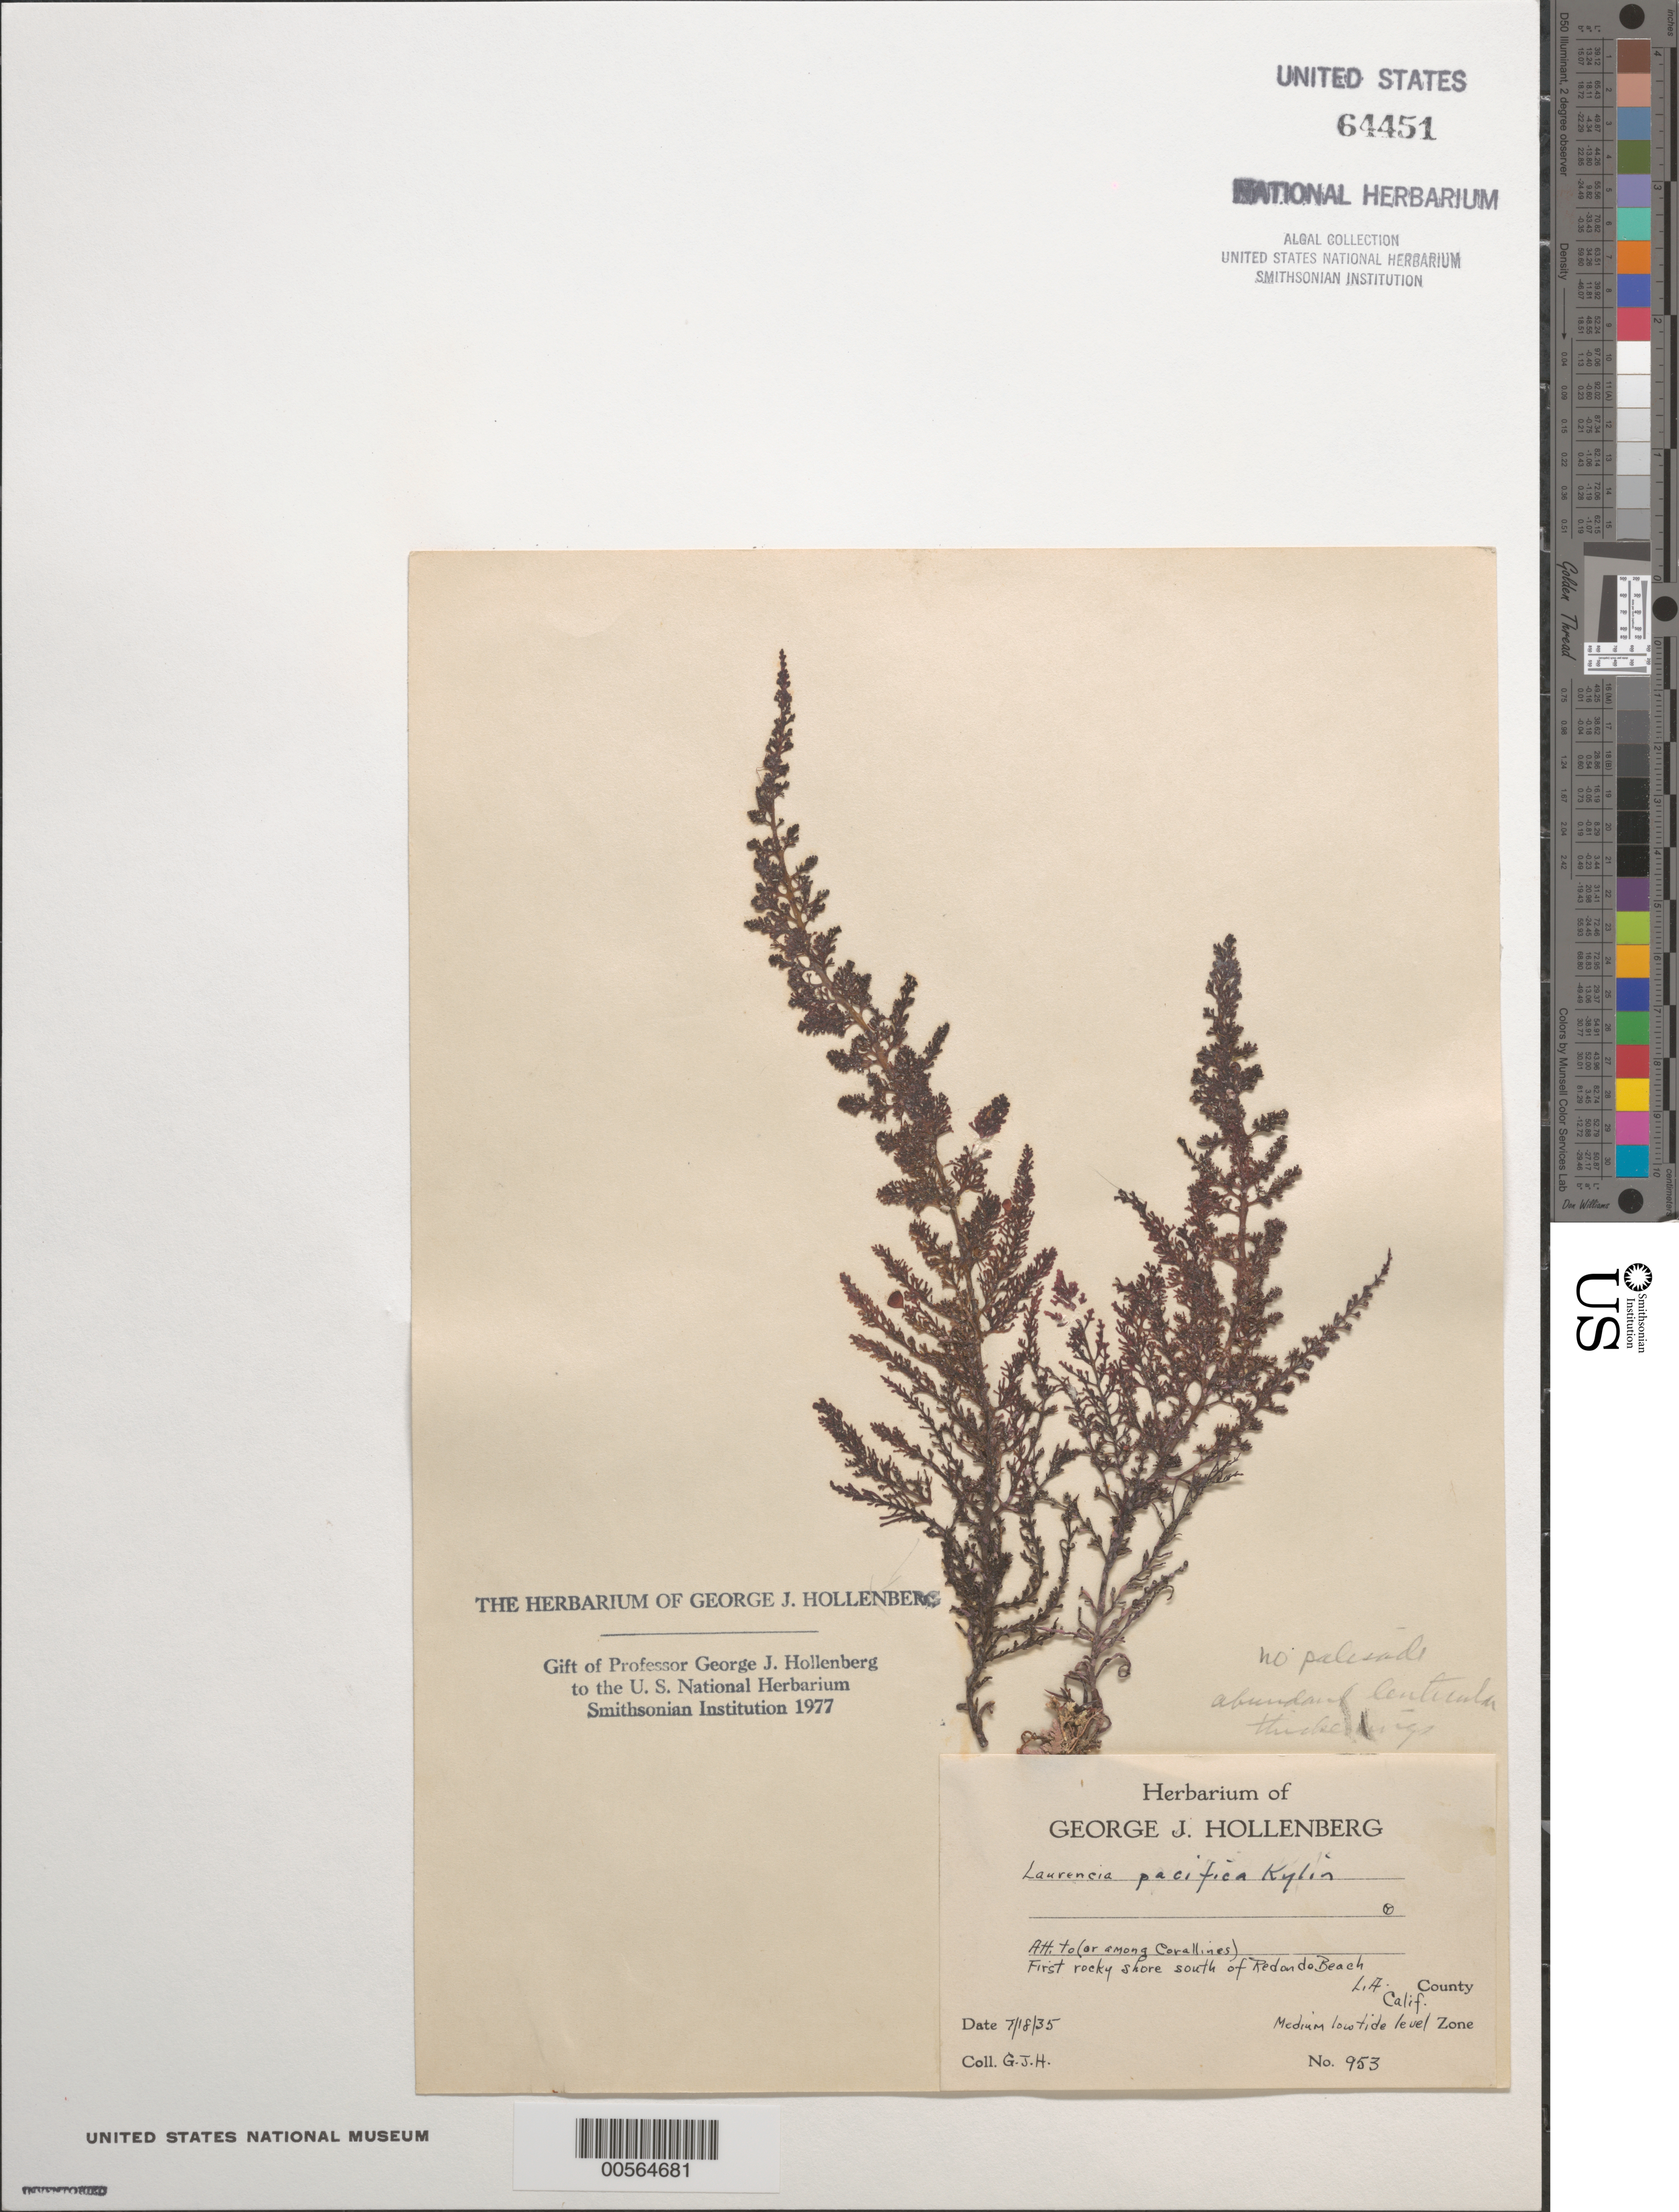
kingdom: Plantae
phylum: Rhodophyta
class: Florideophyceae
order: Ceramiales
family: Rhodomelaceae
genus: Laurencia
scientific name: Laurencia pacifica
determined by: Hollenberg, George J.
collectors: G. Hollenberg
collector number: GJH 953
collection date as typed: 18 Jul 1935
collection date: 1935-07-18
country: United States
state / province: California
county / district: Los Angeles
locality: First rocky shore south of Redondo Beach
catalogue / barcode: US 64451